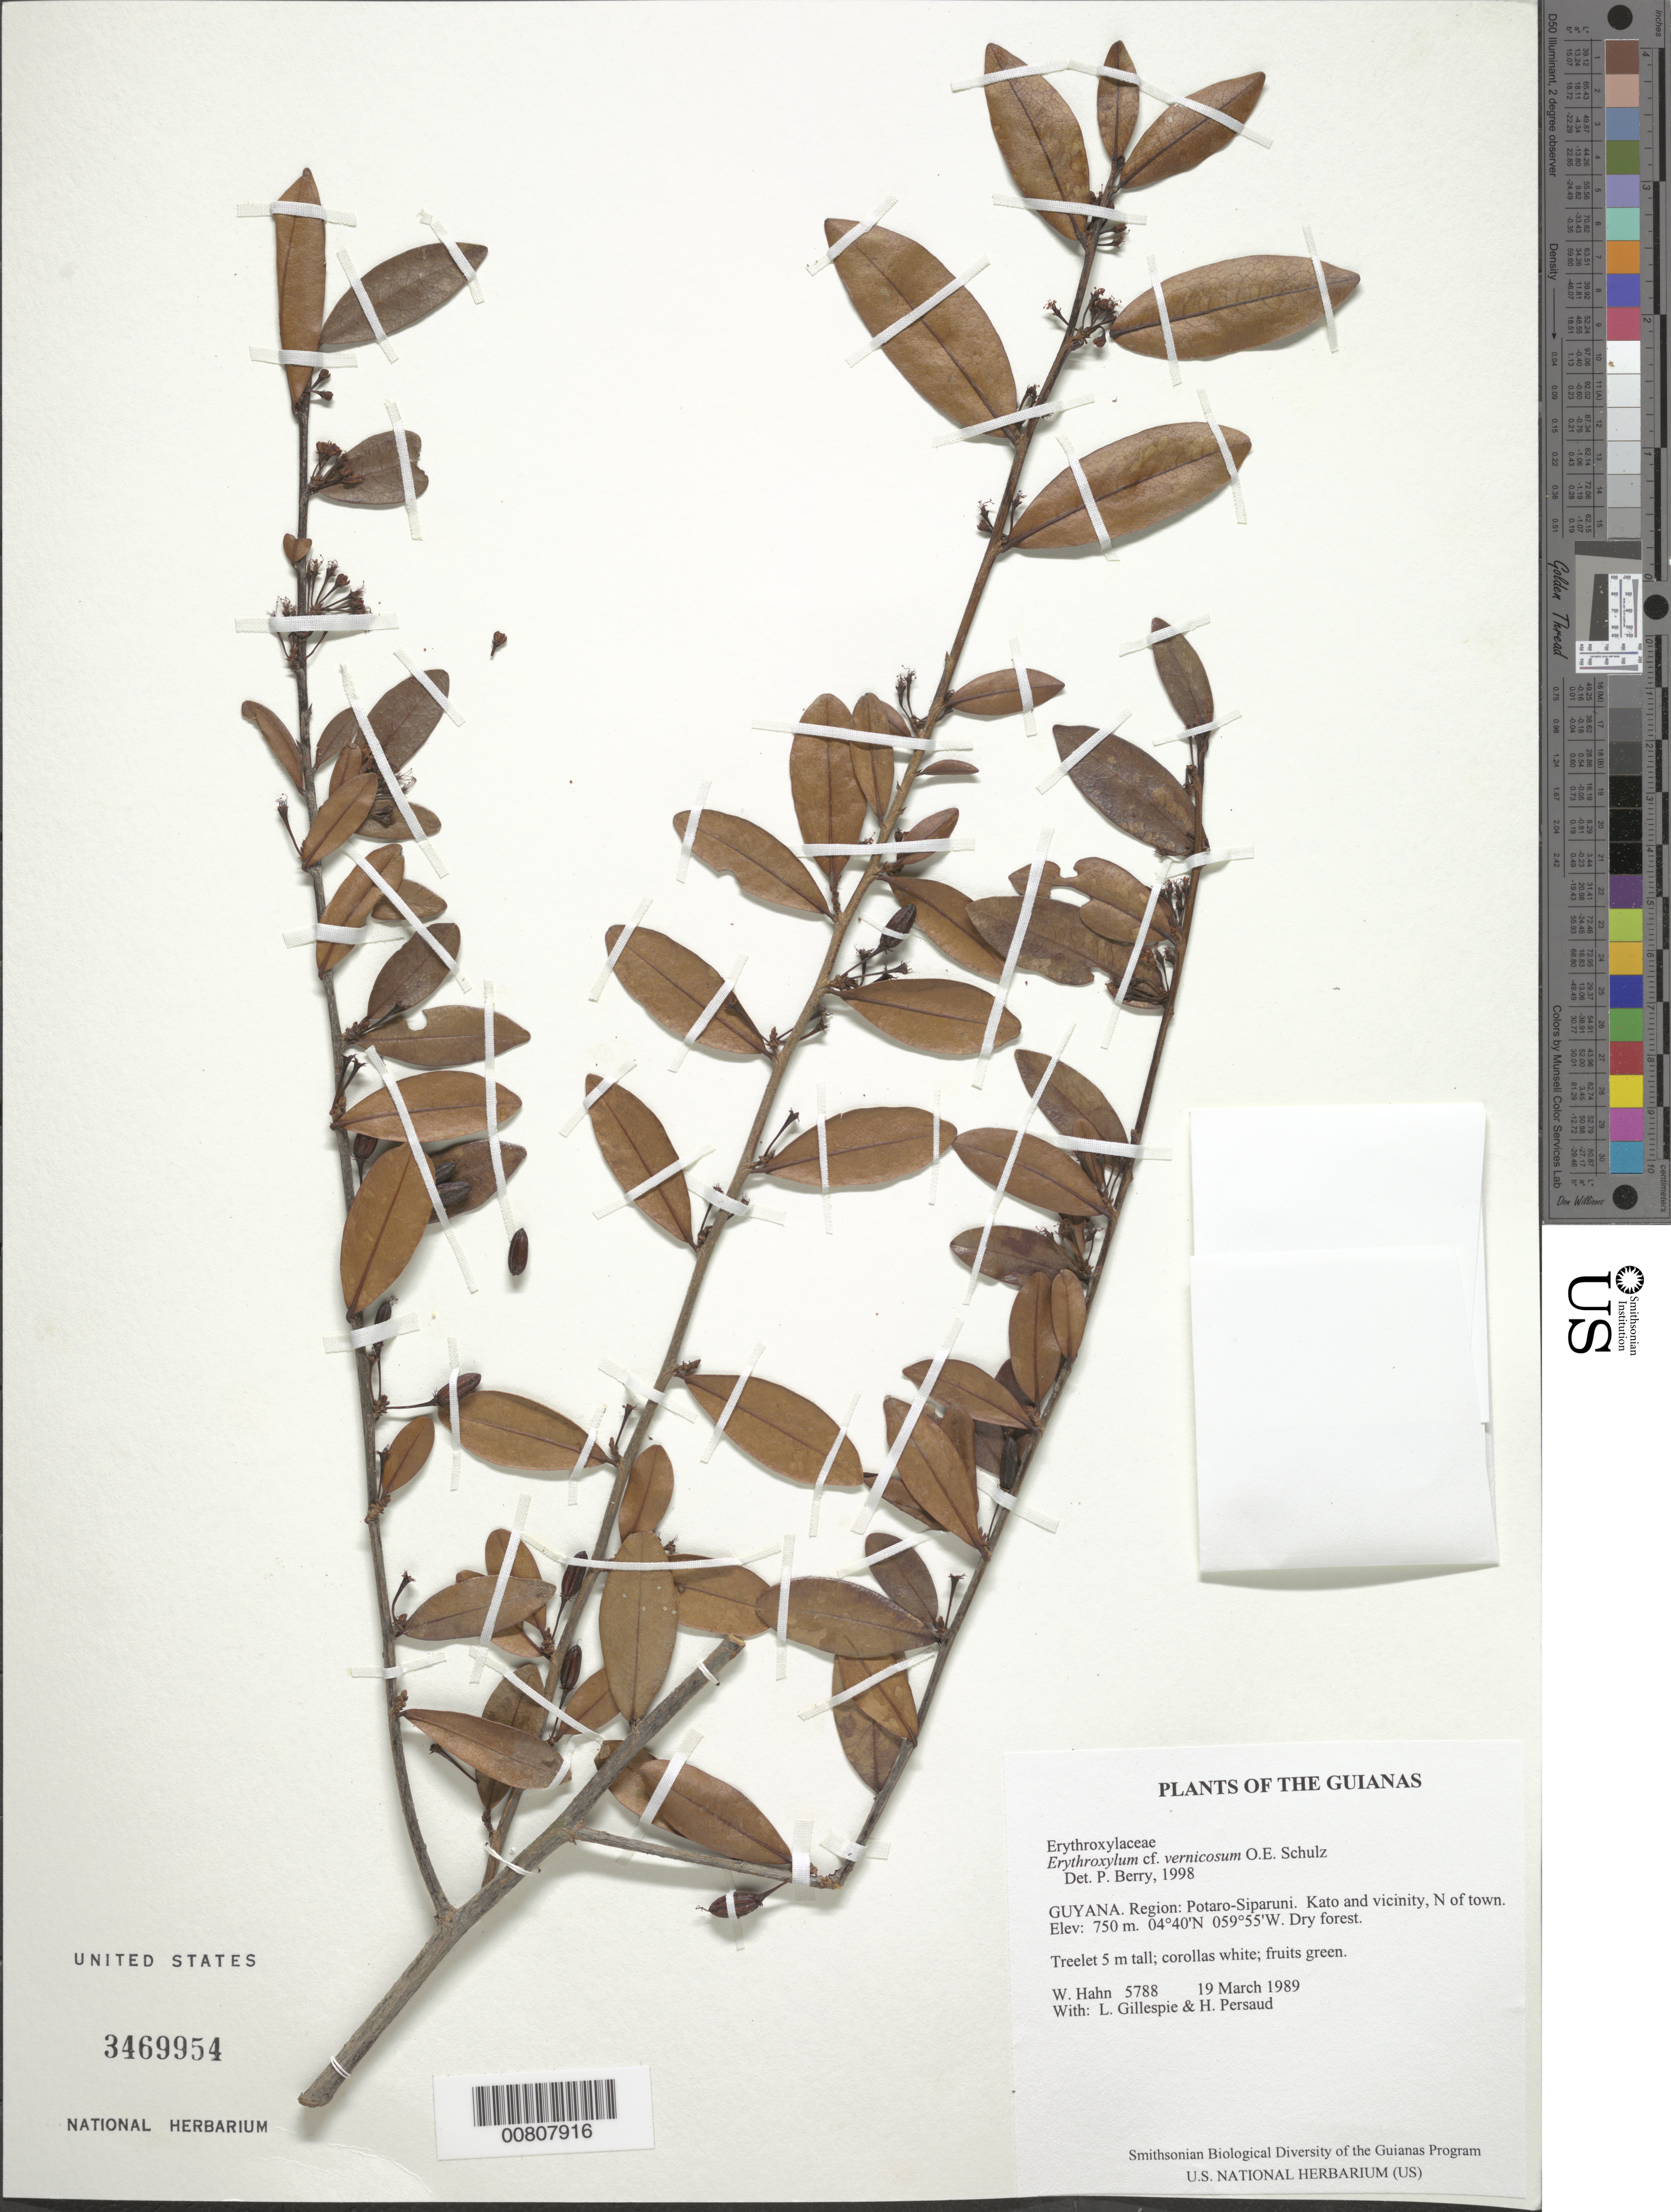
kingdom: Plantae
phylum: Tracheophyta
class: Magnoliopsida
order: Malpighiales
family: Erythroxylaceae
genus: Erythroxylum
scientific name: Erythroxylum vernicosum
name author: O.E. Schulz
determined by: Berry, P. E., (WIS), University of Wisconsin - Madison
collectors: W. Hahn, L. J. Gillespie & H. Persaud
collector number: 5788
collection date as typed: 19 March 1989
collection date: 1989-03-19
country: Guyana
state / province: Potaro-Siparuni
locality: Kato and vicinity, N of town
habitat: Dry forest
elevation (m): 750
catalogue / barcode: US 3469954